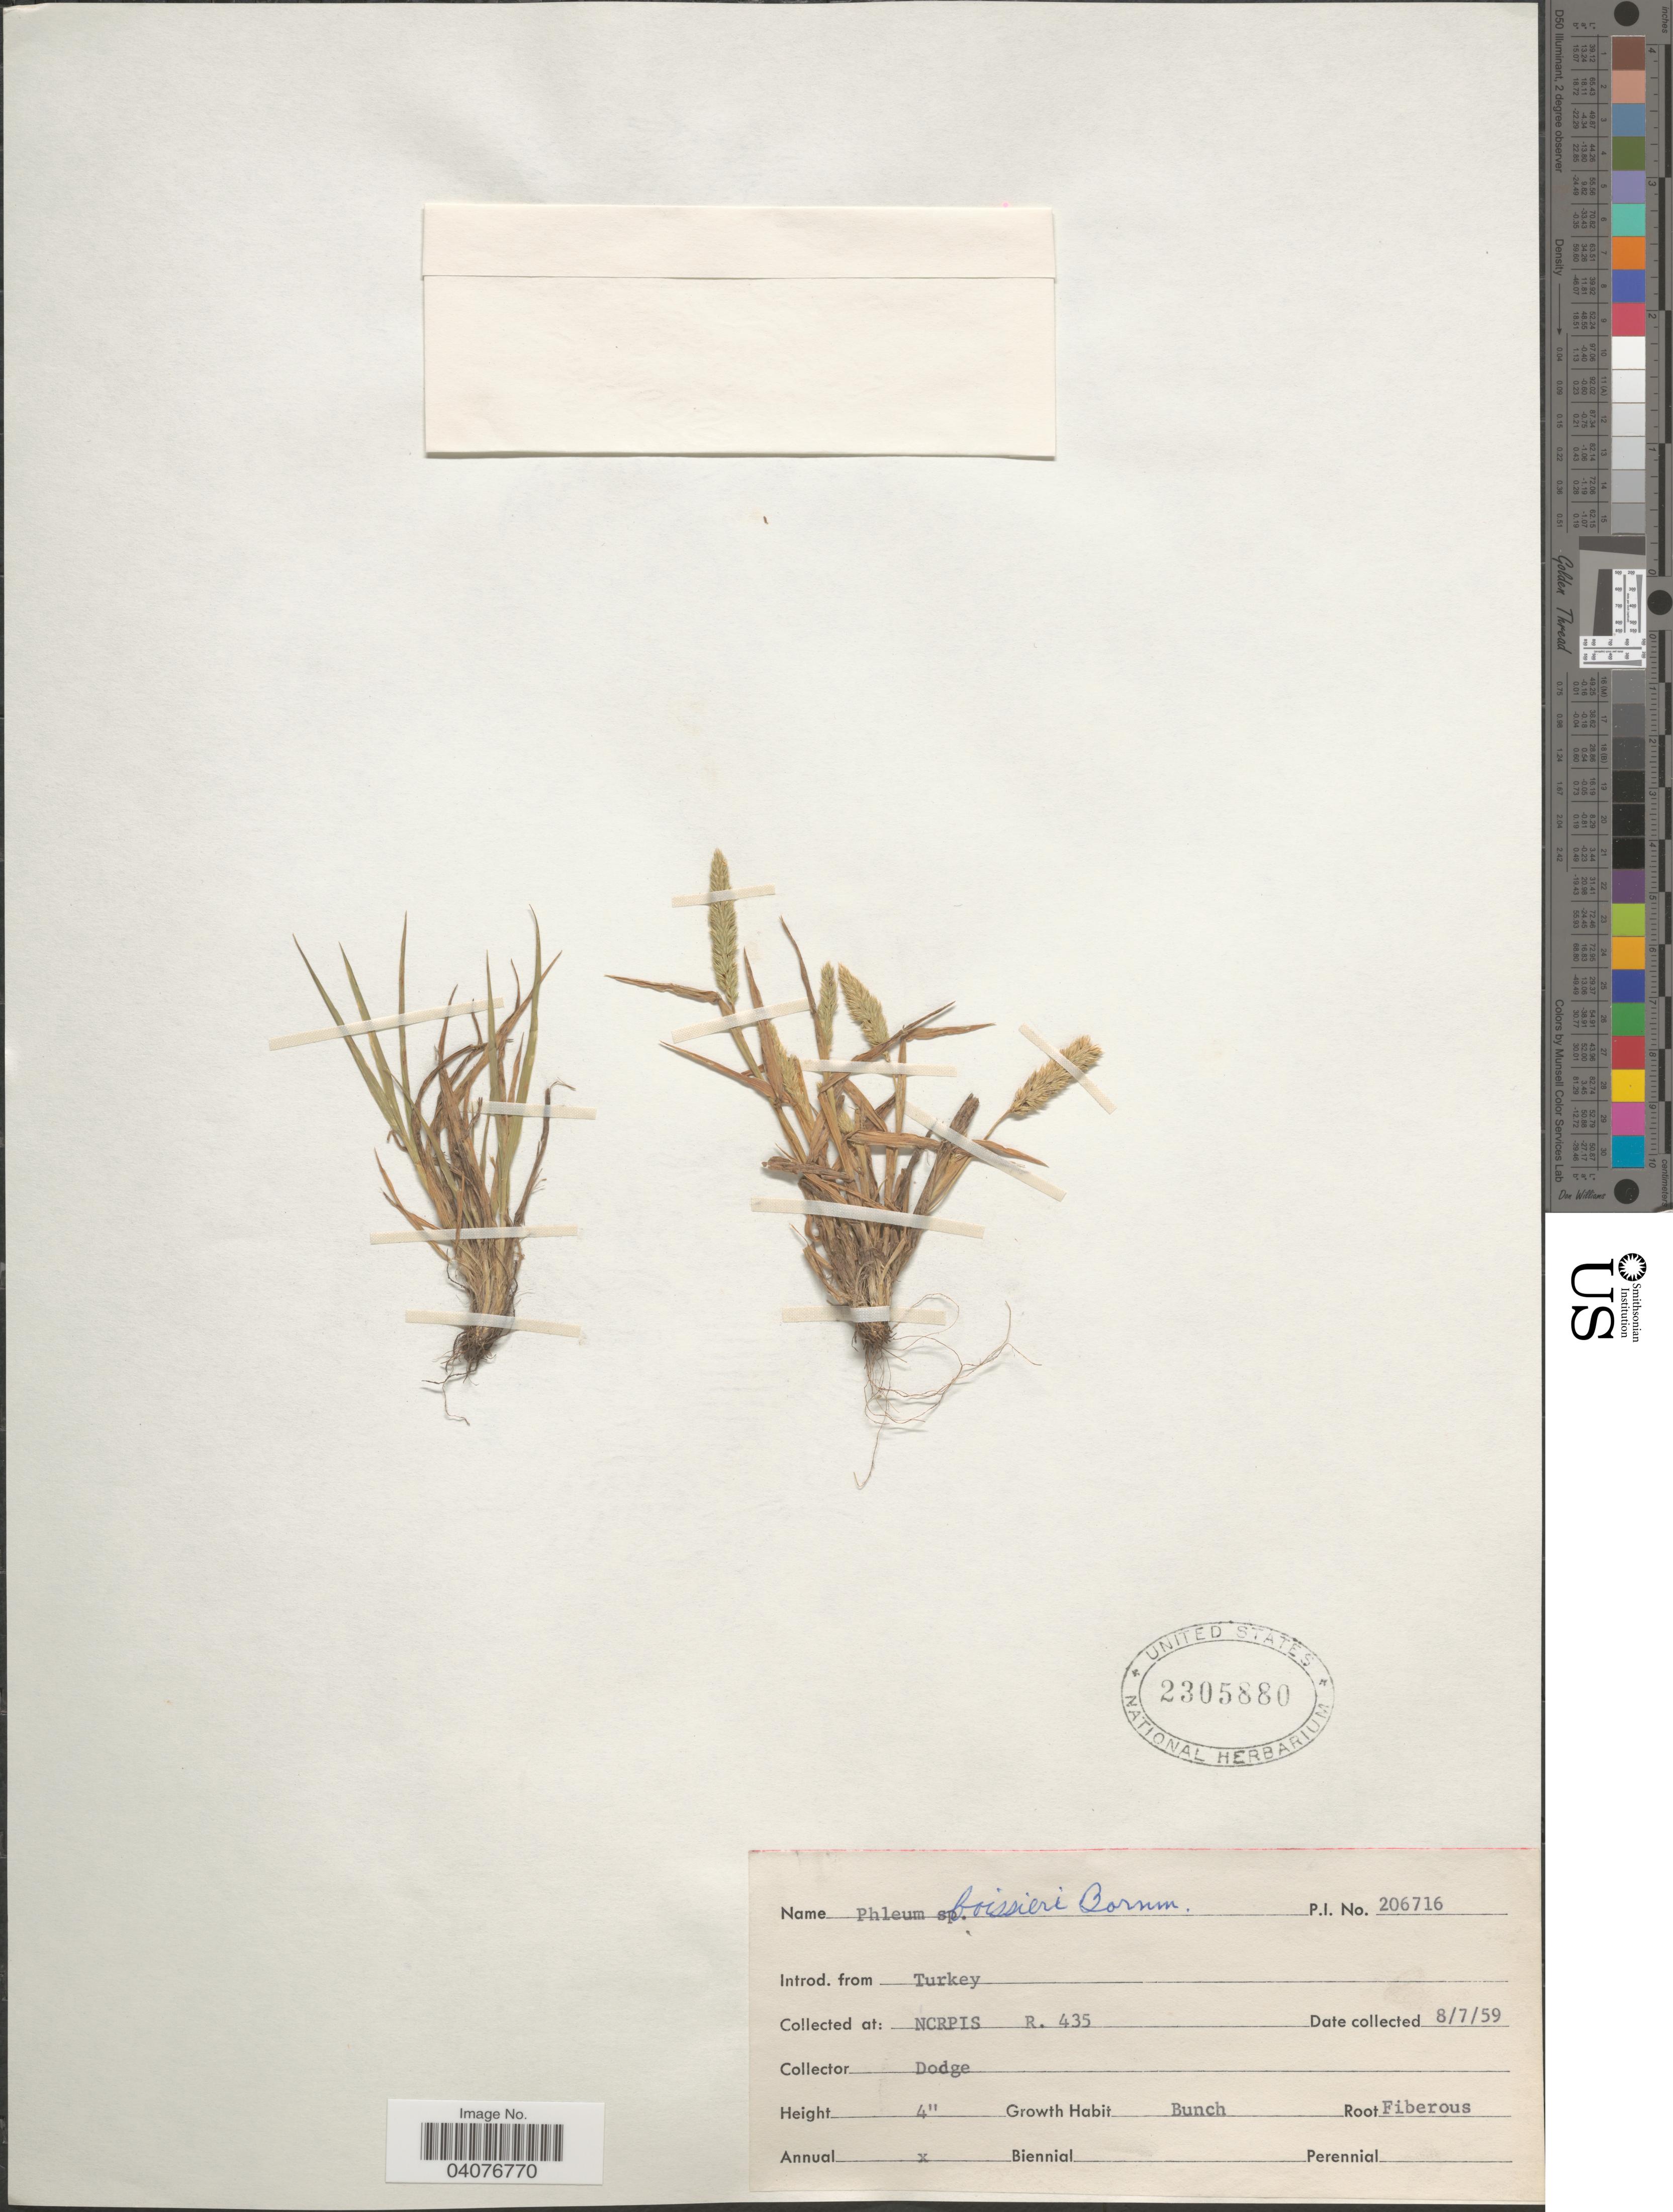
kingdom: Plantae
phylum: Tracheophyta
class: Liliopsida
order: Poales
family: Poaceae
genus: Phleum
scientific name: Phleum boissieri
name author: Bornm.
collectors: -. Dodge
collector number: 206716?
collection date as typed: Transcribed d/m/y: 8/7/59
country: United States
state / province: Iowa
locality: NCRPIS R. 435.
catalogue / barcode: US 2305880